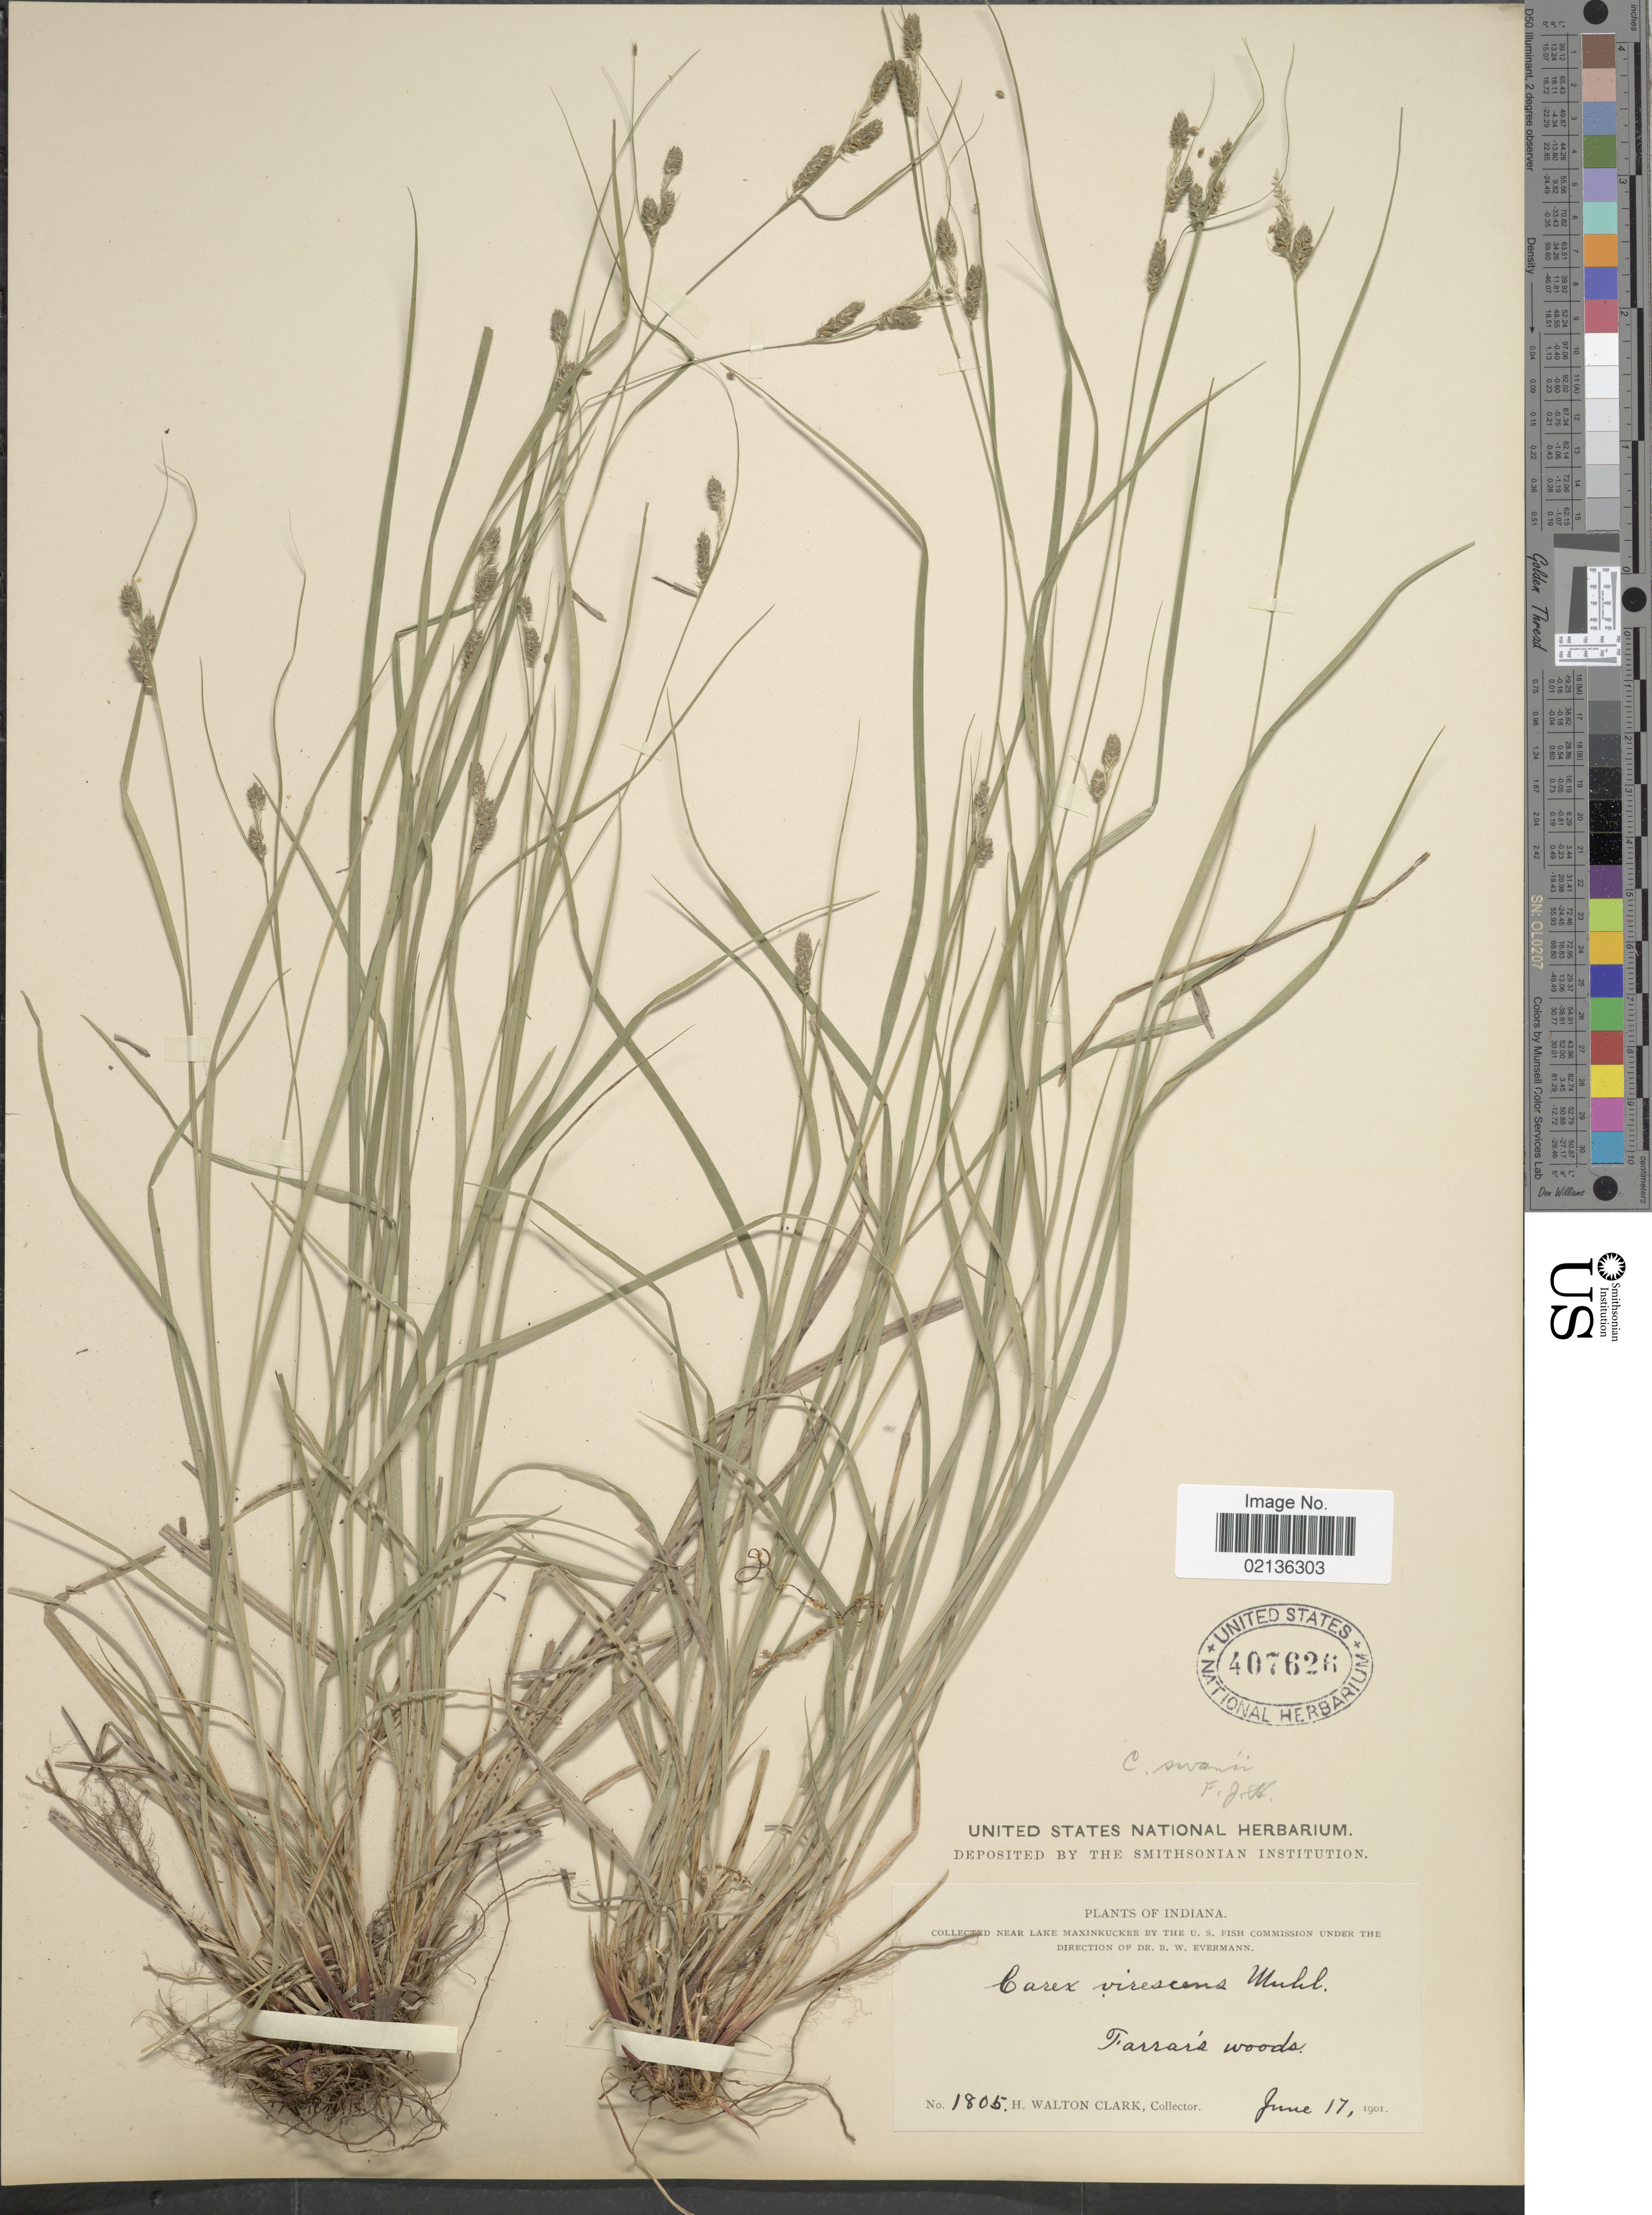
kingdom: Plantae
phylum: Tracheophyta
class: Liliopsida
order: Poales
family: Cyperaceae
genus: Carex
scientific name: Carex swanii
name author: (Fernald) Mack.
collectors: H. W. Clark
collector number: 1805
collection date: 1901-06-17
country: United States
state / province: Indiana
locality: Farrais woods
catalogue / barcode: US 407626